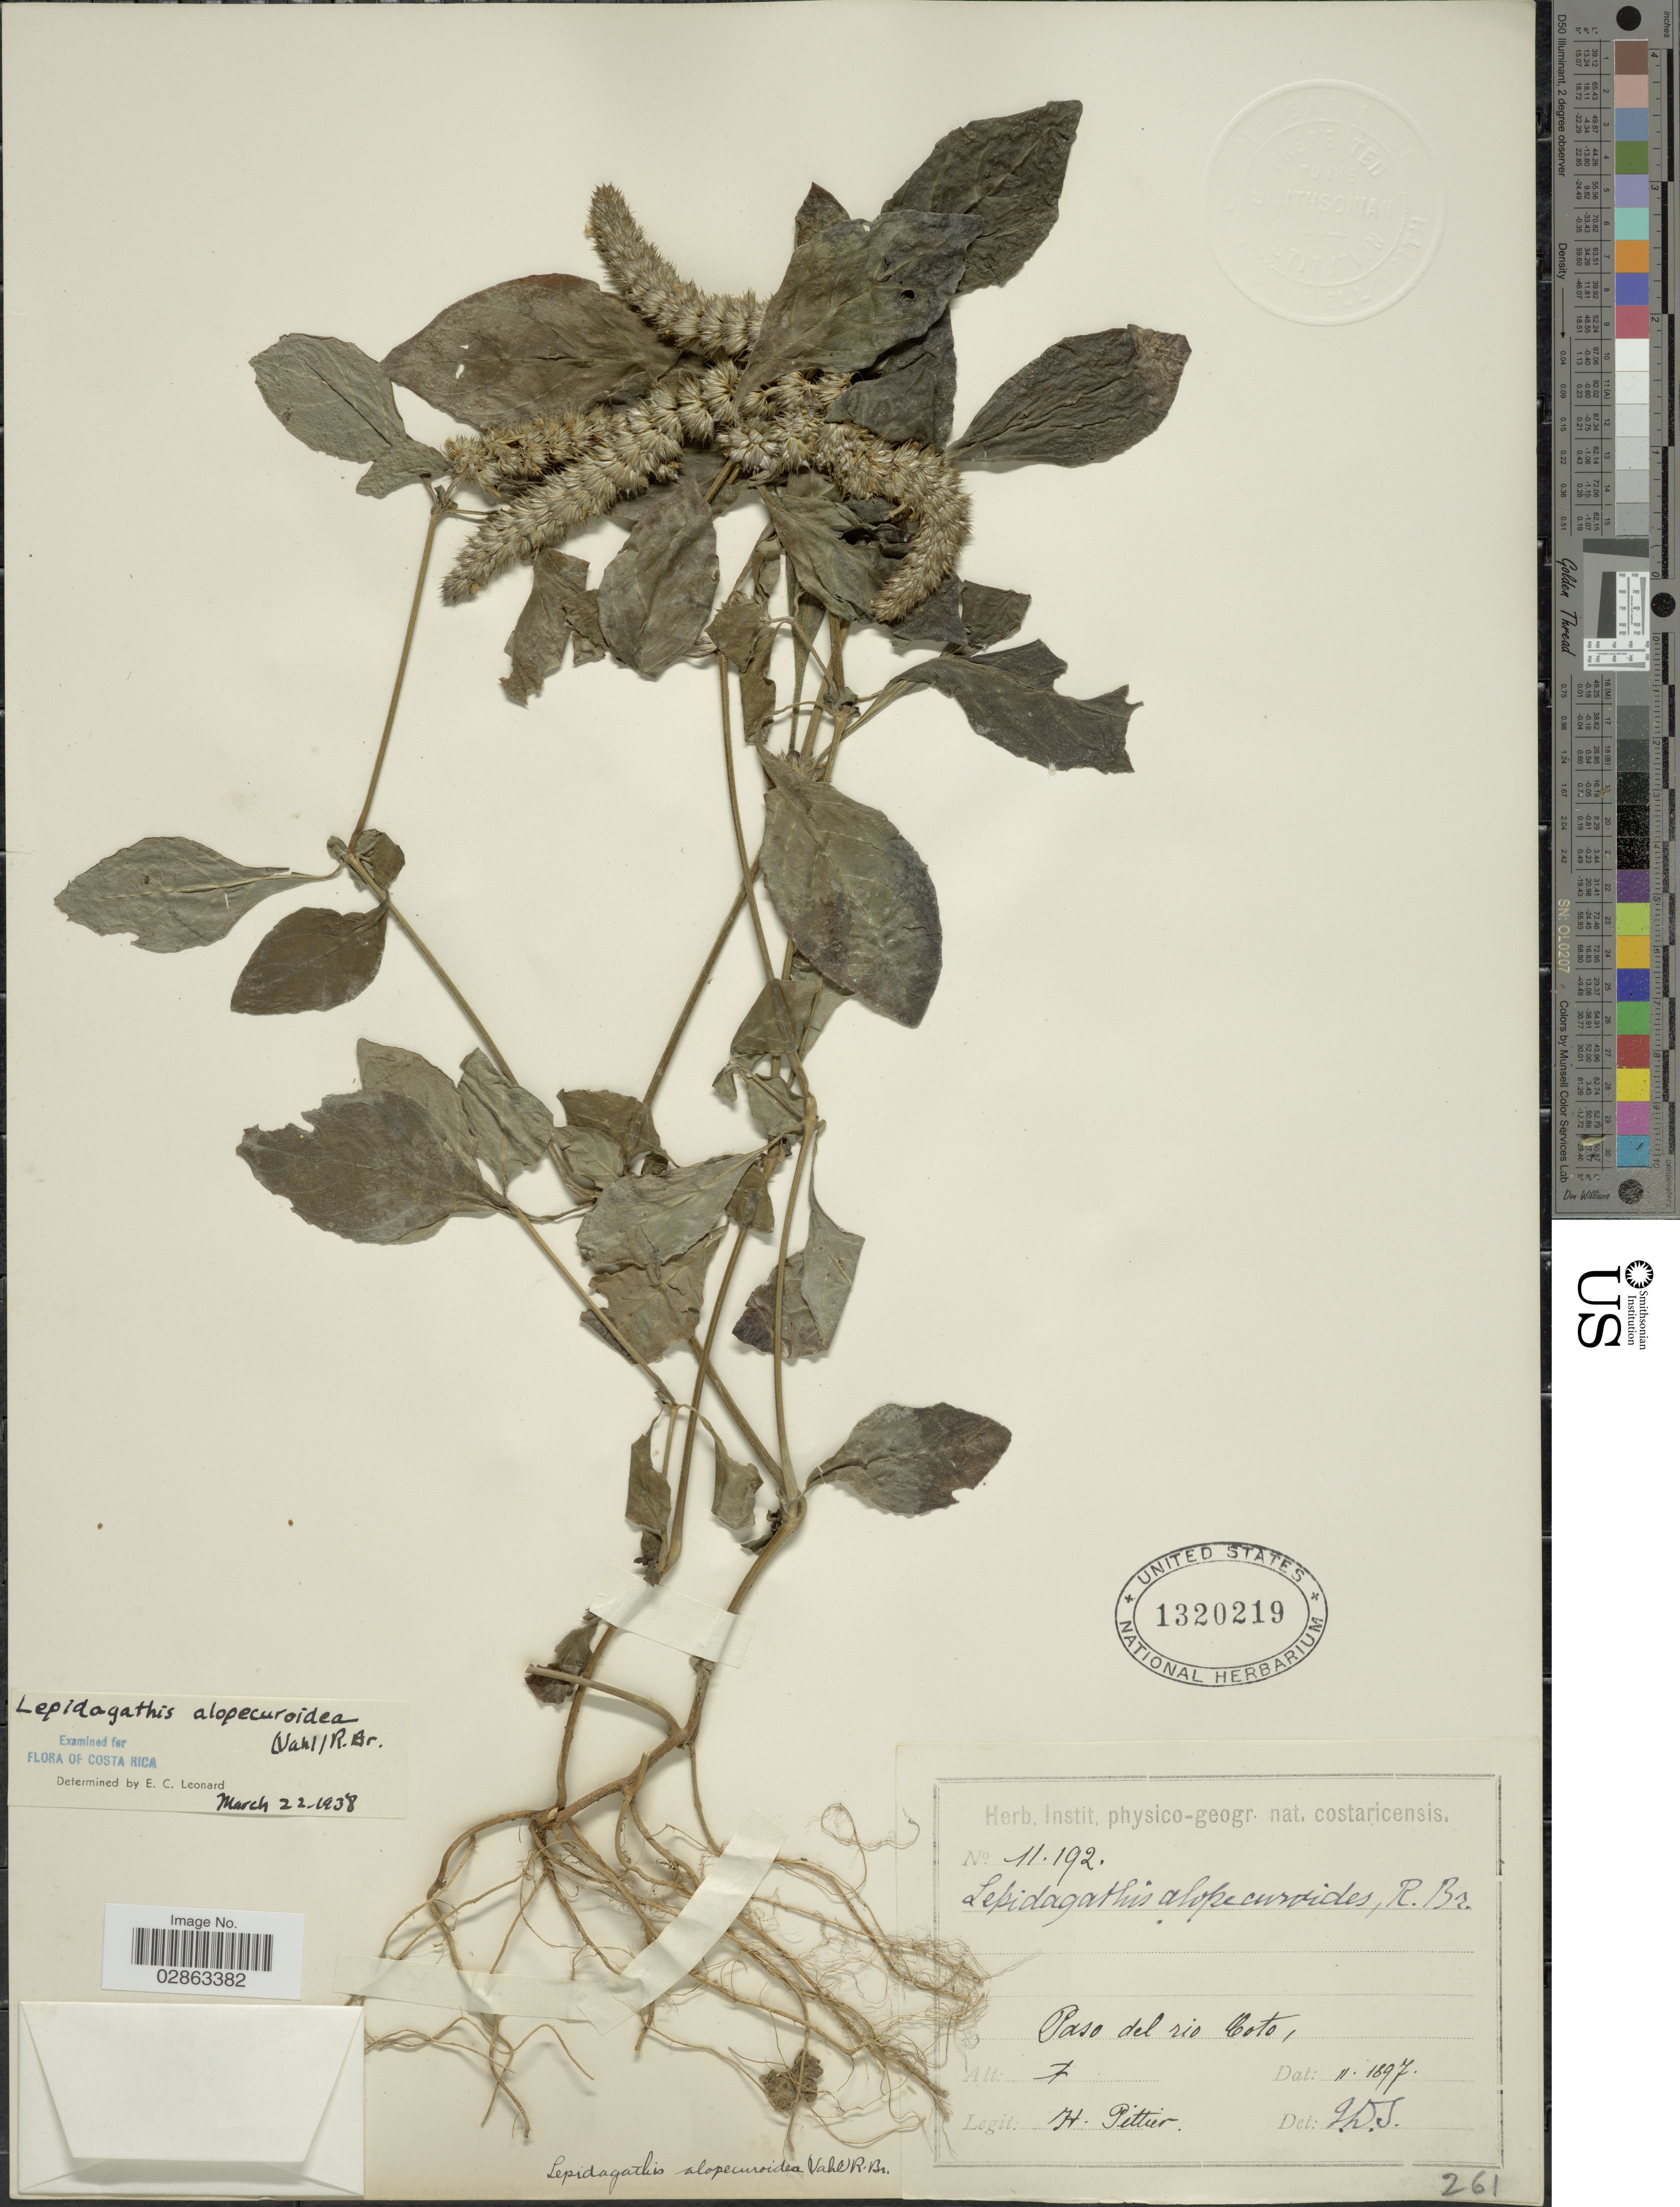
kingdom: Plantae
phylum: Tracheophyta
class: Magnoliopsida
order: Lamiales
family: Acanthaceae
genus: Teliostachya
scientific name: Teliostachya alopecuroidea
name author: (Vahl) Nees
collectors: H. F. Pittier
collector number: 11192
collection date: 1897-02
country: Costa Rica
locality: Paso del rio Coto.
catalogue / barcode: US 1320219